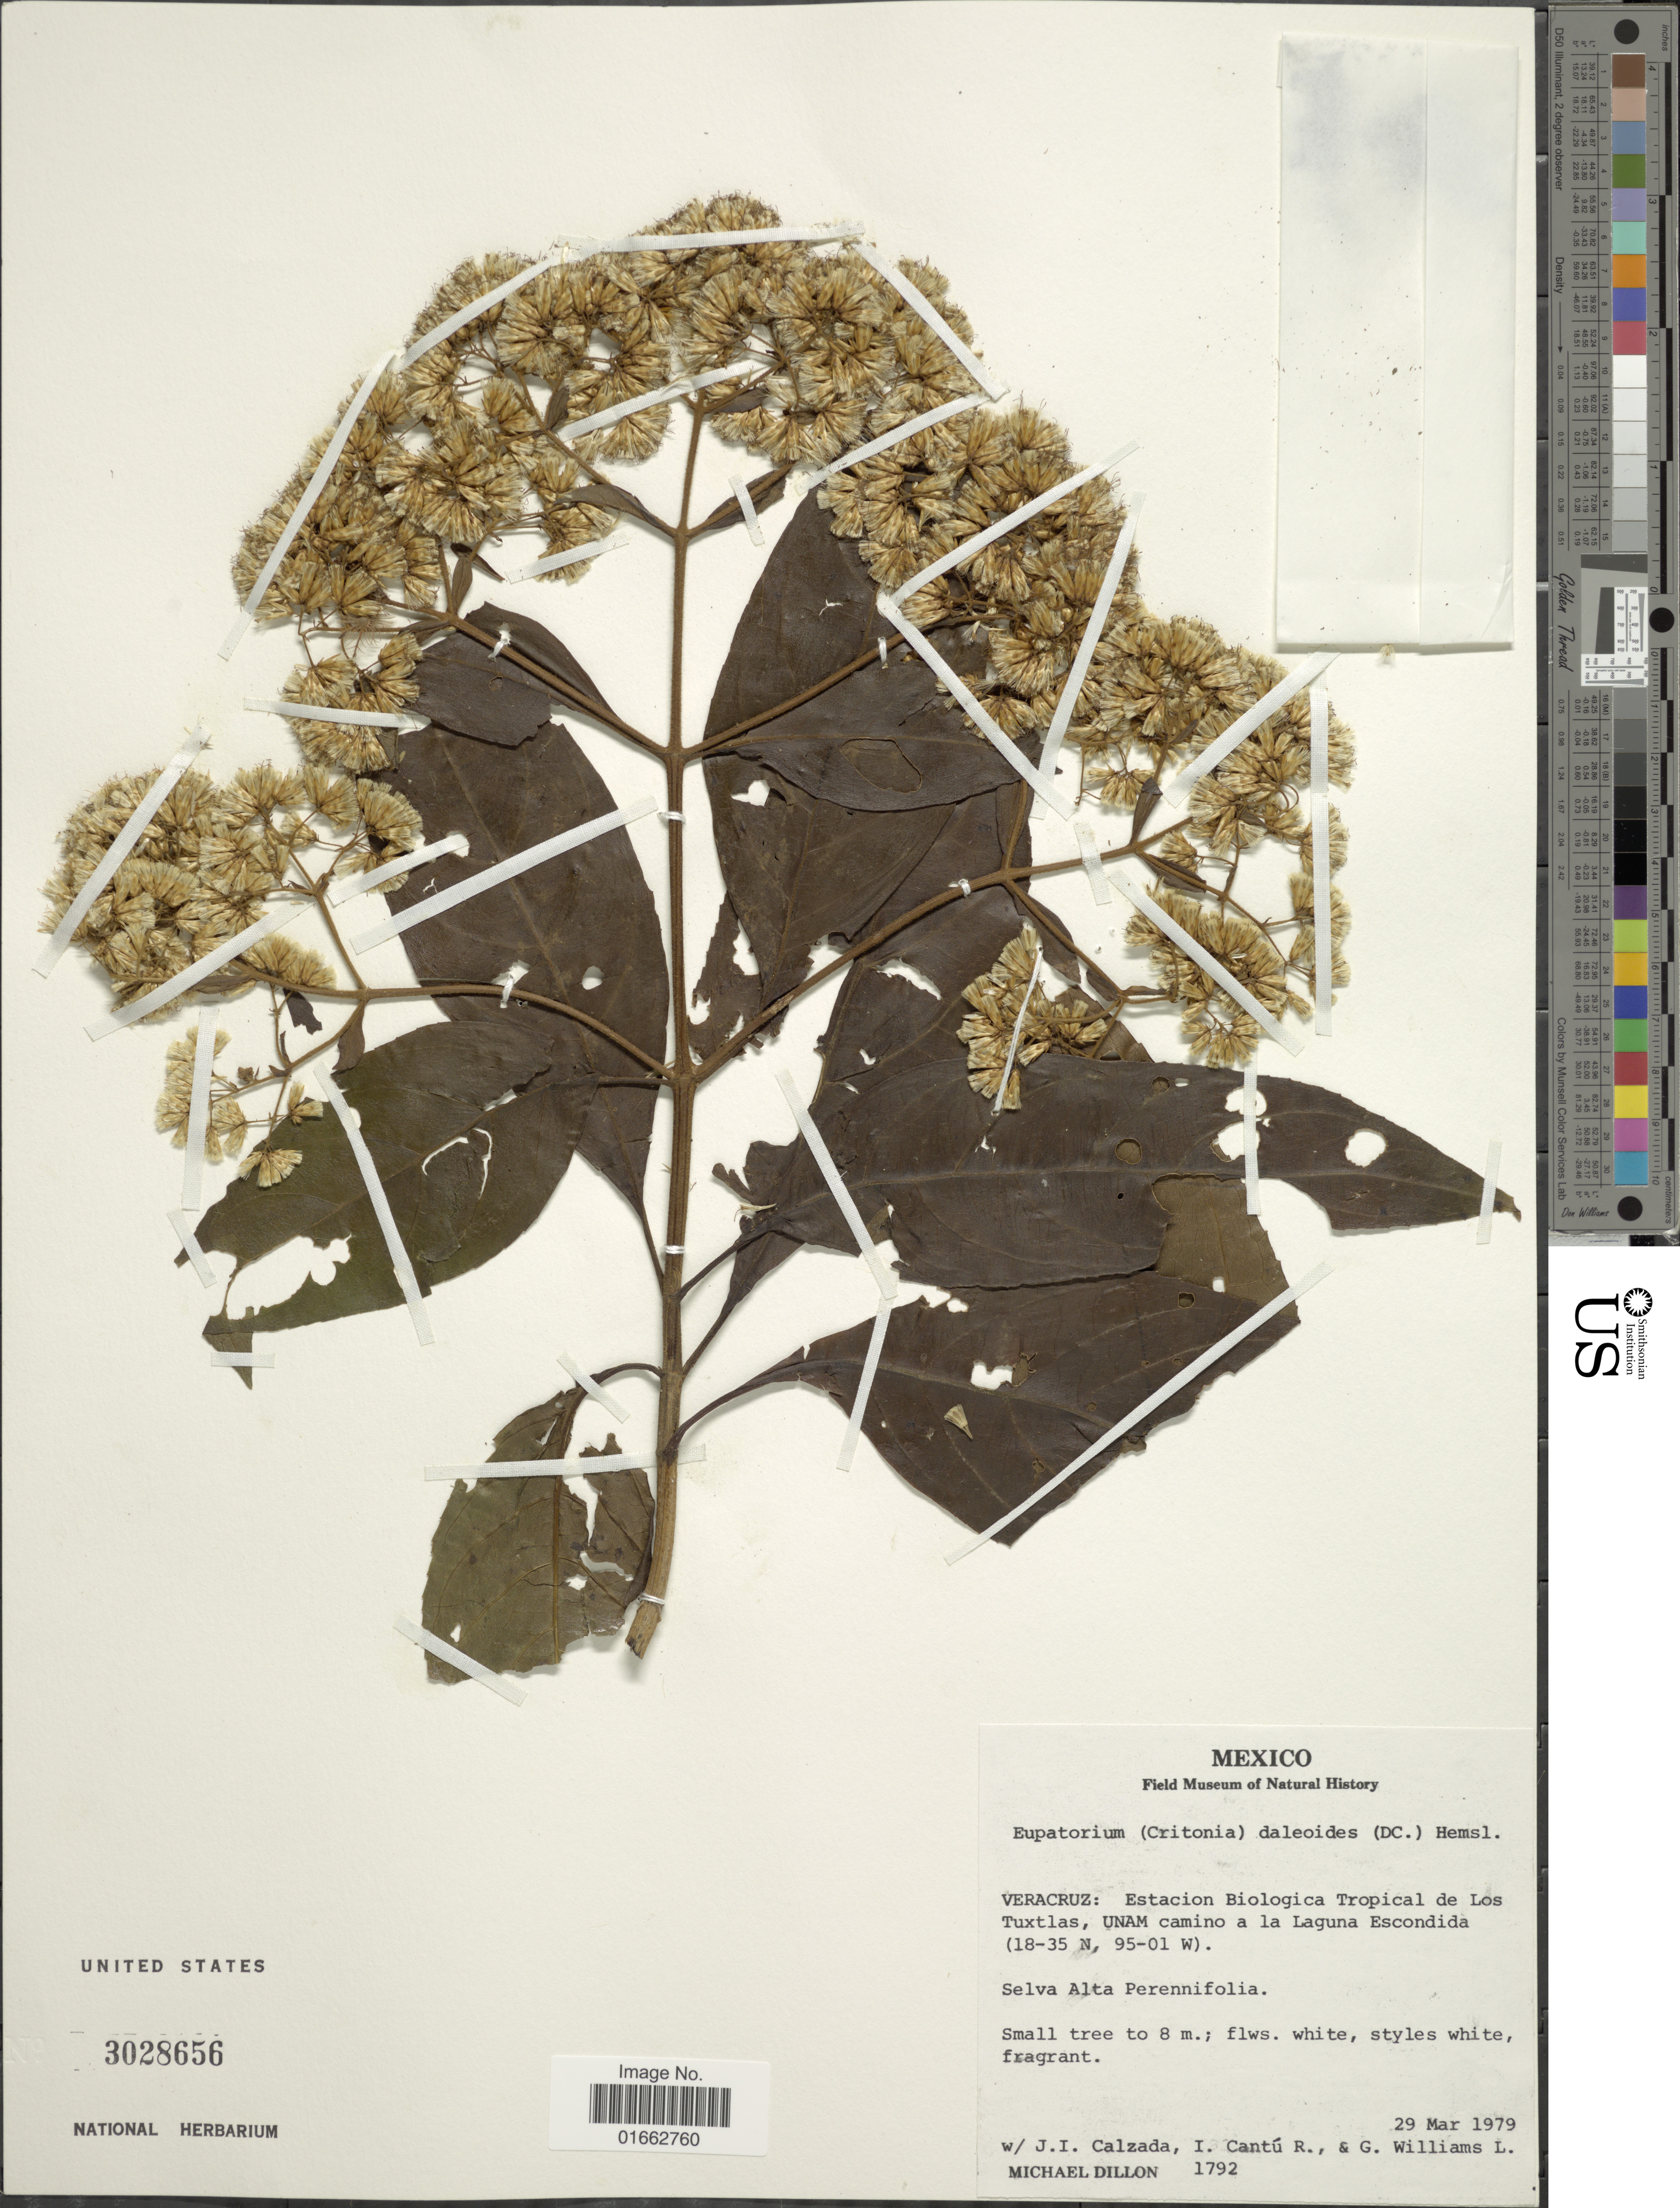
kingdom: Plantae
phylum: Tracheophyta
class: Magnoliopsida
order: Asterales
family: Asteraceae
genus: Critonia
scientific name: Critonia daleoides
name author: DC.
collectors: M. O. Dillon, J. I. Calzada, I. Cantu R. & G. H. Williams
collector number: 1792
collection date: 1979-03-29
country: Mexico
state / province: Veracruz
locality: Veracruz: Estacion Biologica Tropical de Los Tuxtlas, UNAM camino a la Laguna Escondida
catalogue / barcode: US 3028656